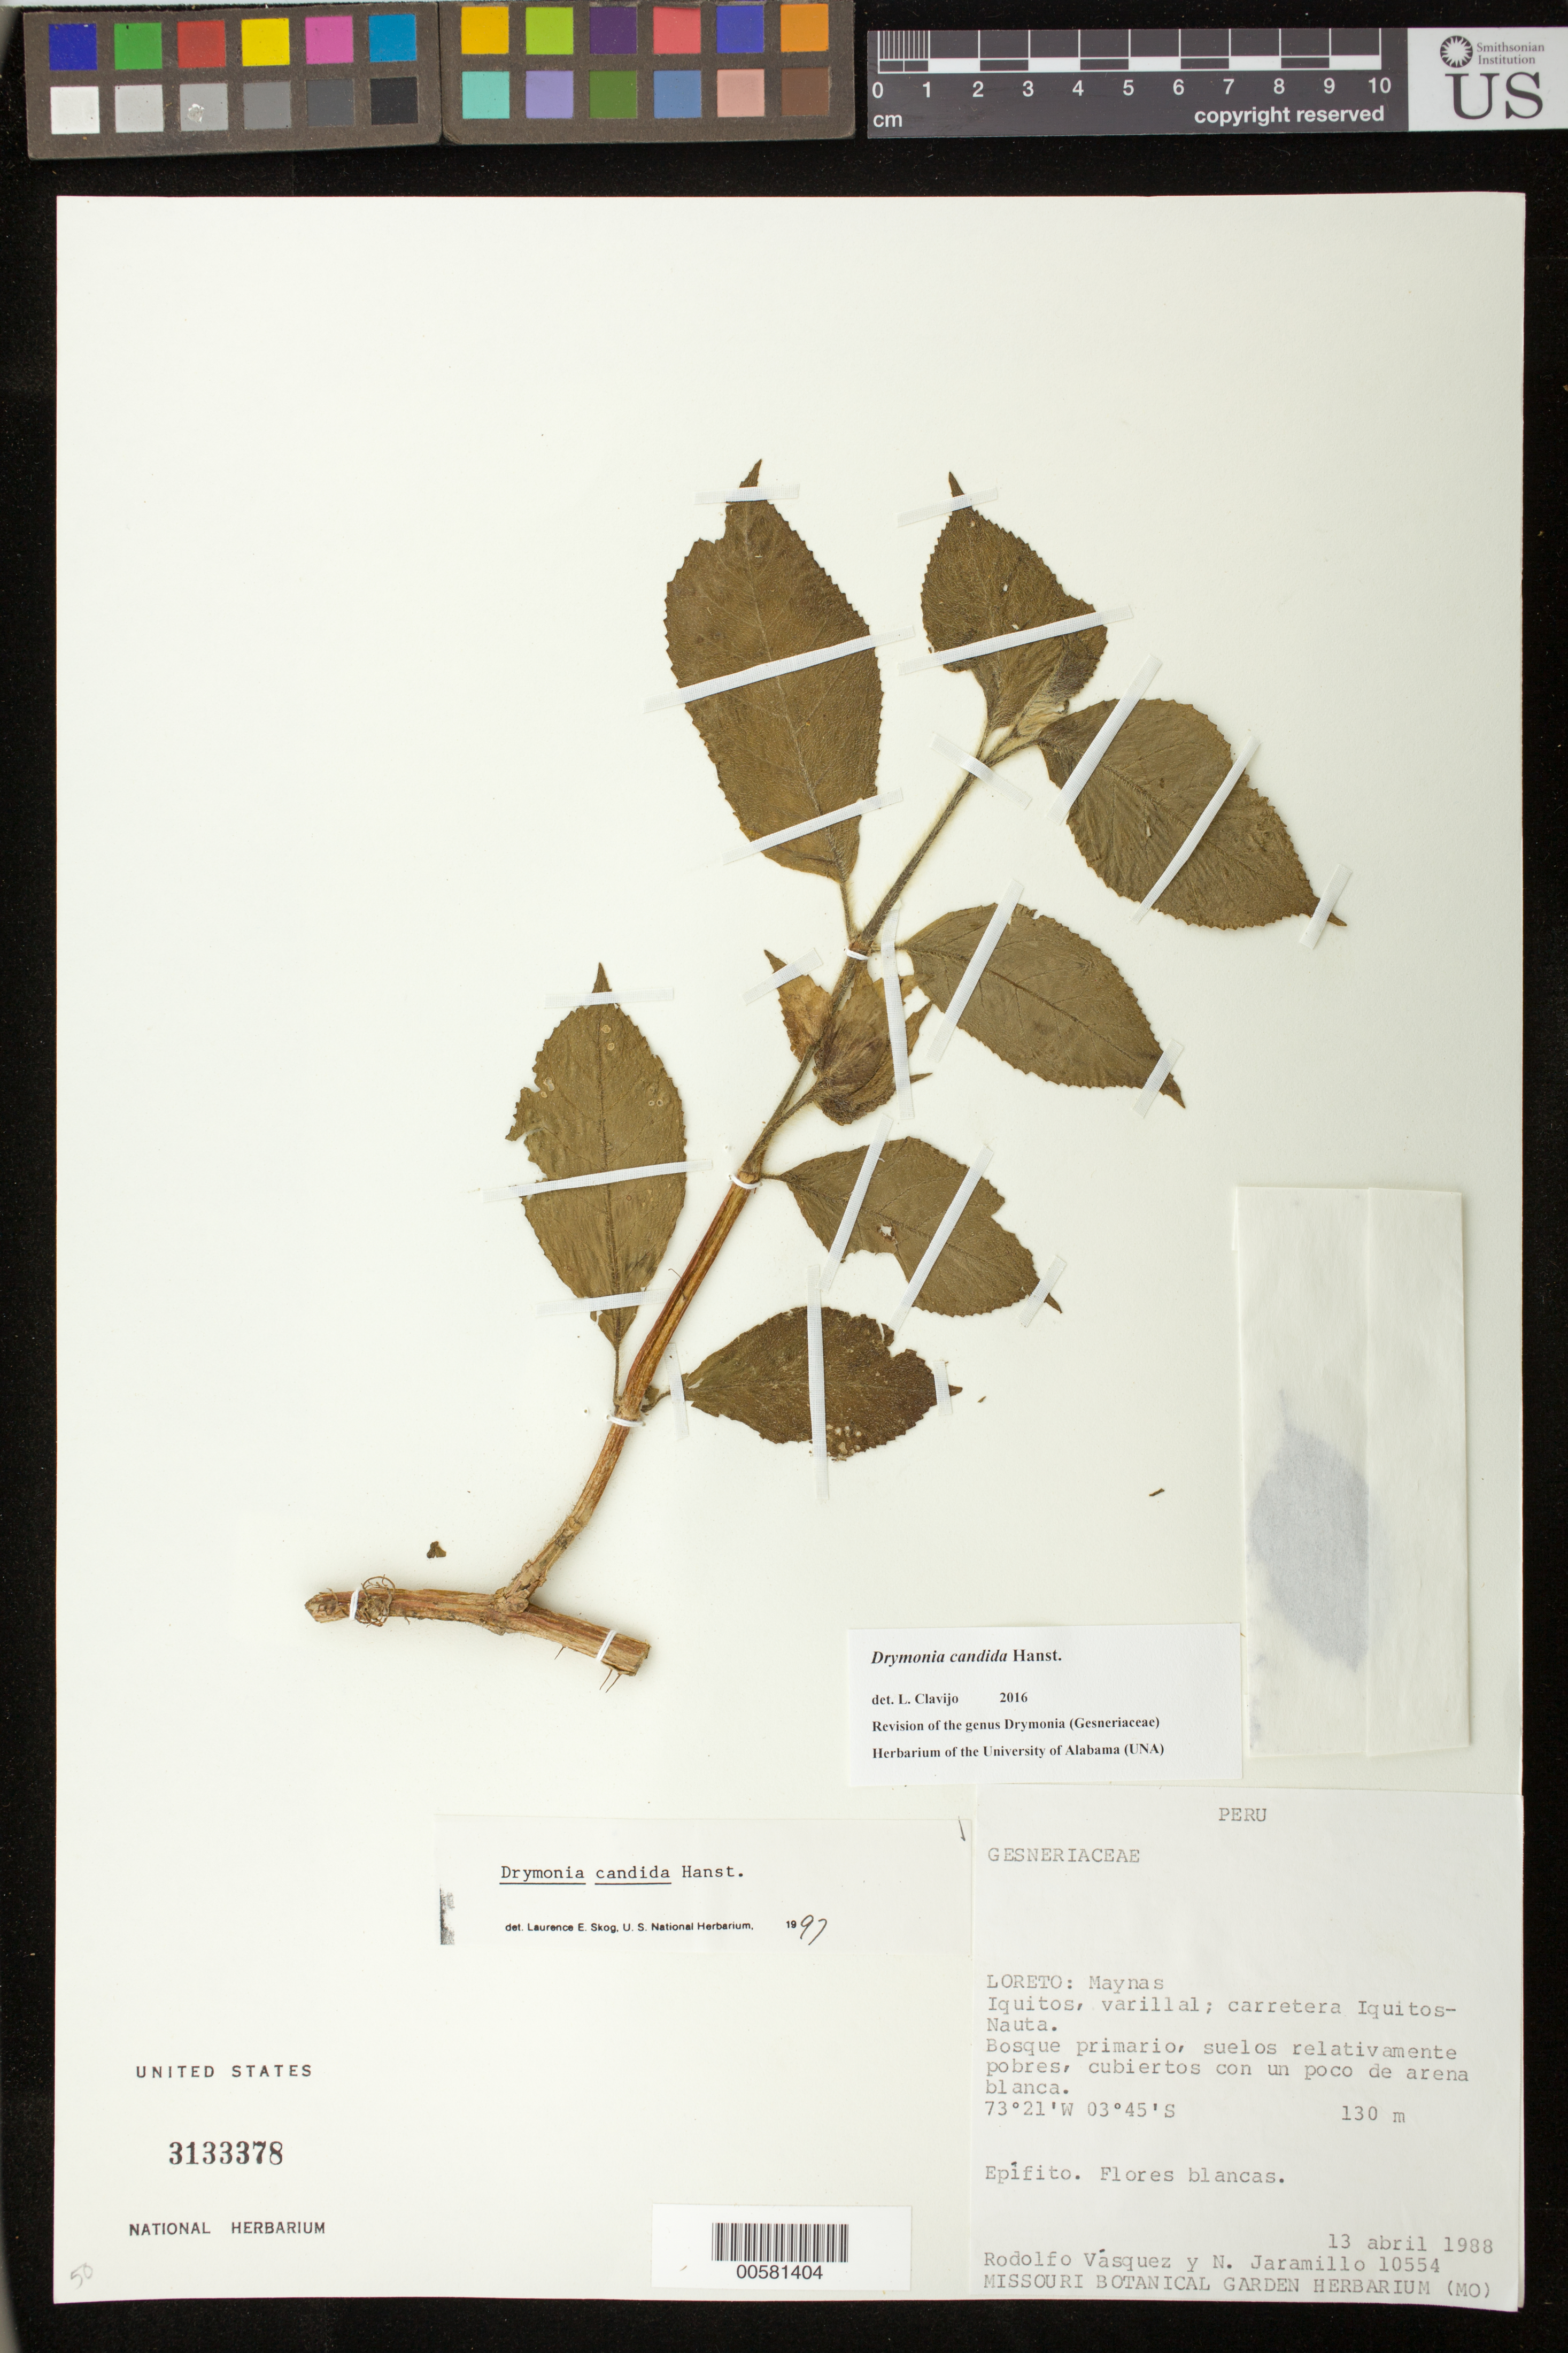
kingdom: Plantae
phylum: Tracheophyta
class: Magnoliopsida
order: Lamiales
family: Gesneriaceae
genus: Drymonia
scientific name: Drymonia candida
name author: Hanst.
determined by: Skog, Laurence E.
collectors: R. Vásquez & N. Jaramillo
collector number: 10554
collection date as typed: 13 Apr 1988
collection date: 1988-04-13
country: Peru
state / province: Loreto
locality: Maynas; Iquitos, varillal; carretera Iquitos - Nauta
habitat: Bosque primario, suelos relativamente pobres, cubiertos con un poco de arena blanca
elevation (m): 130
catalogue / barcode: US 3133378